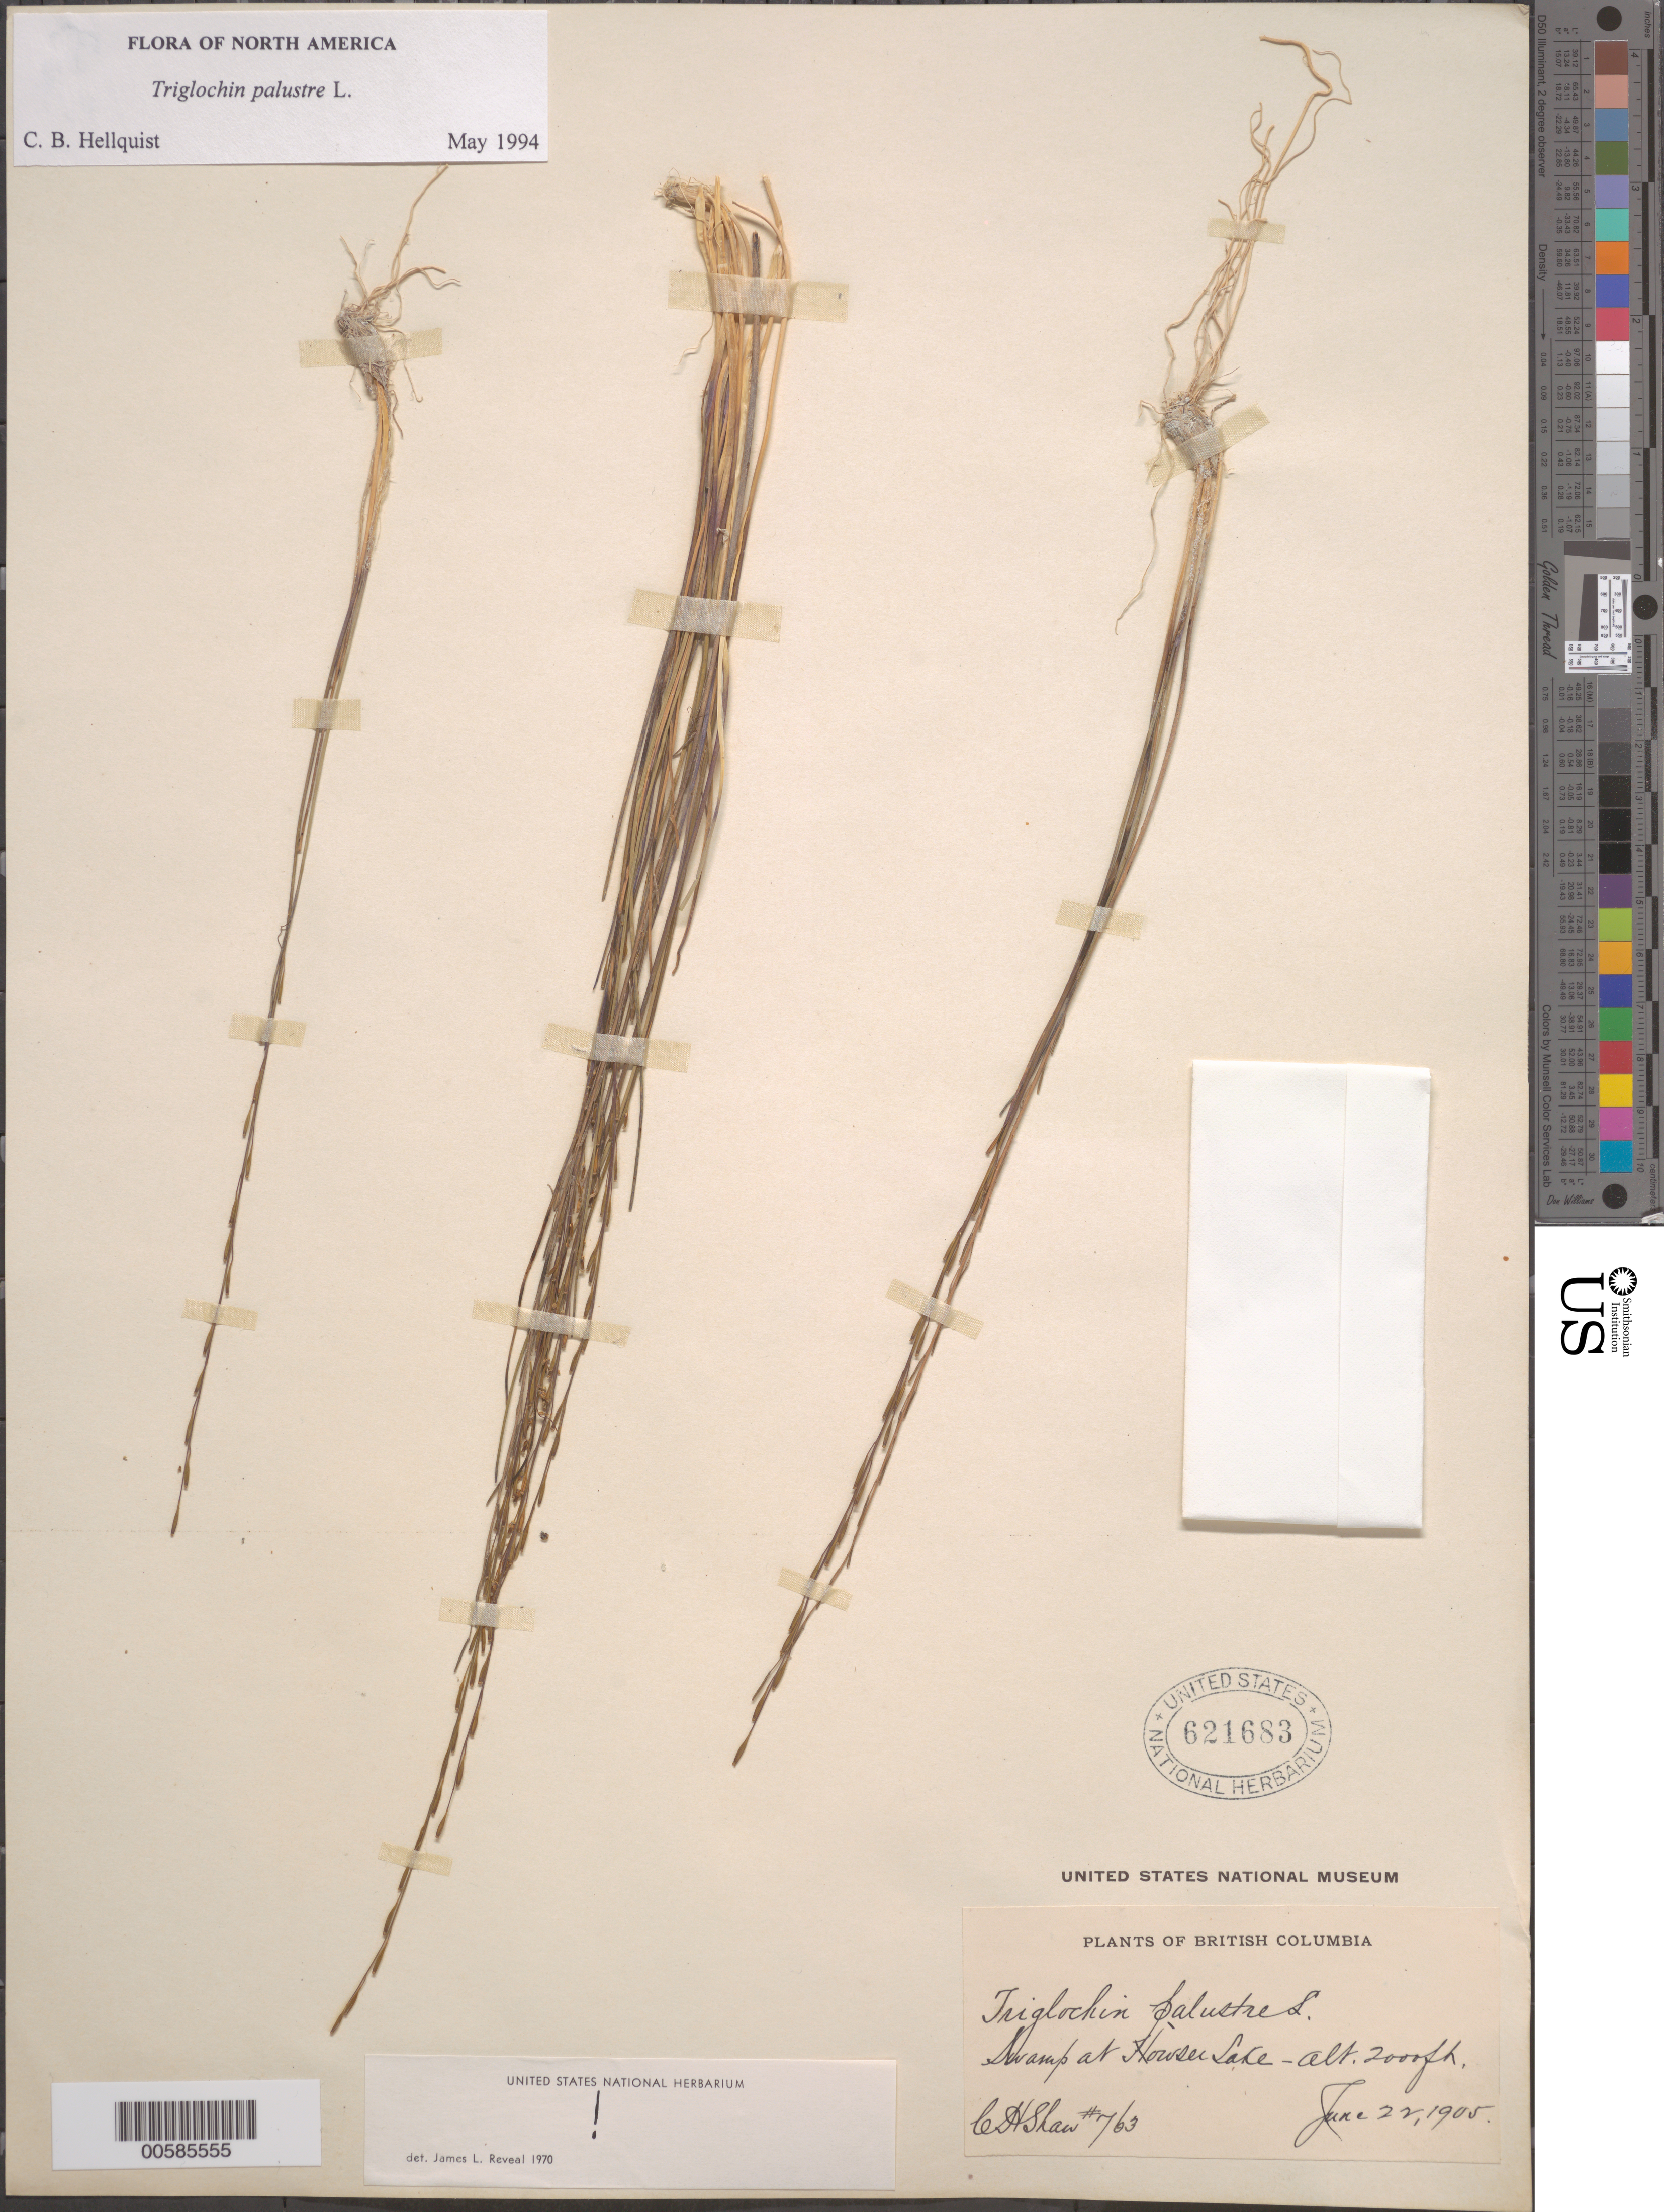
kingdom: Plantae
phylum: Tracheophyta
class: Liliopsida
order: Alismatales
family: Juncaginaceae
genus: Triglochin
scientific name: Triglochin palustris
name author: L.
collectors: C. H. Shaw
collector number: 763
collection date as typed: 22 Jun 1905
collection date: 1905-06-22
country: Canada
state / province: British Columbia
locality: Howser Lake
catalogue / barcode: US 621683